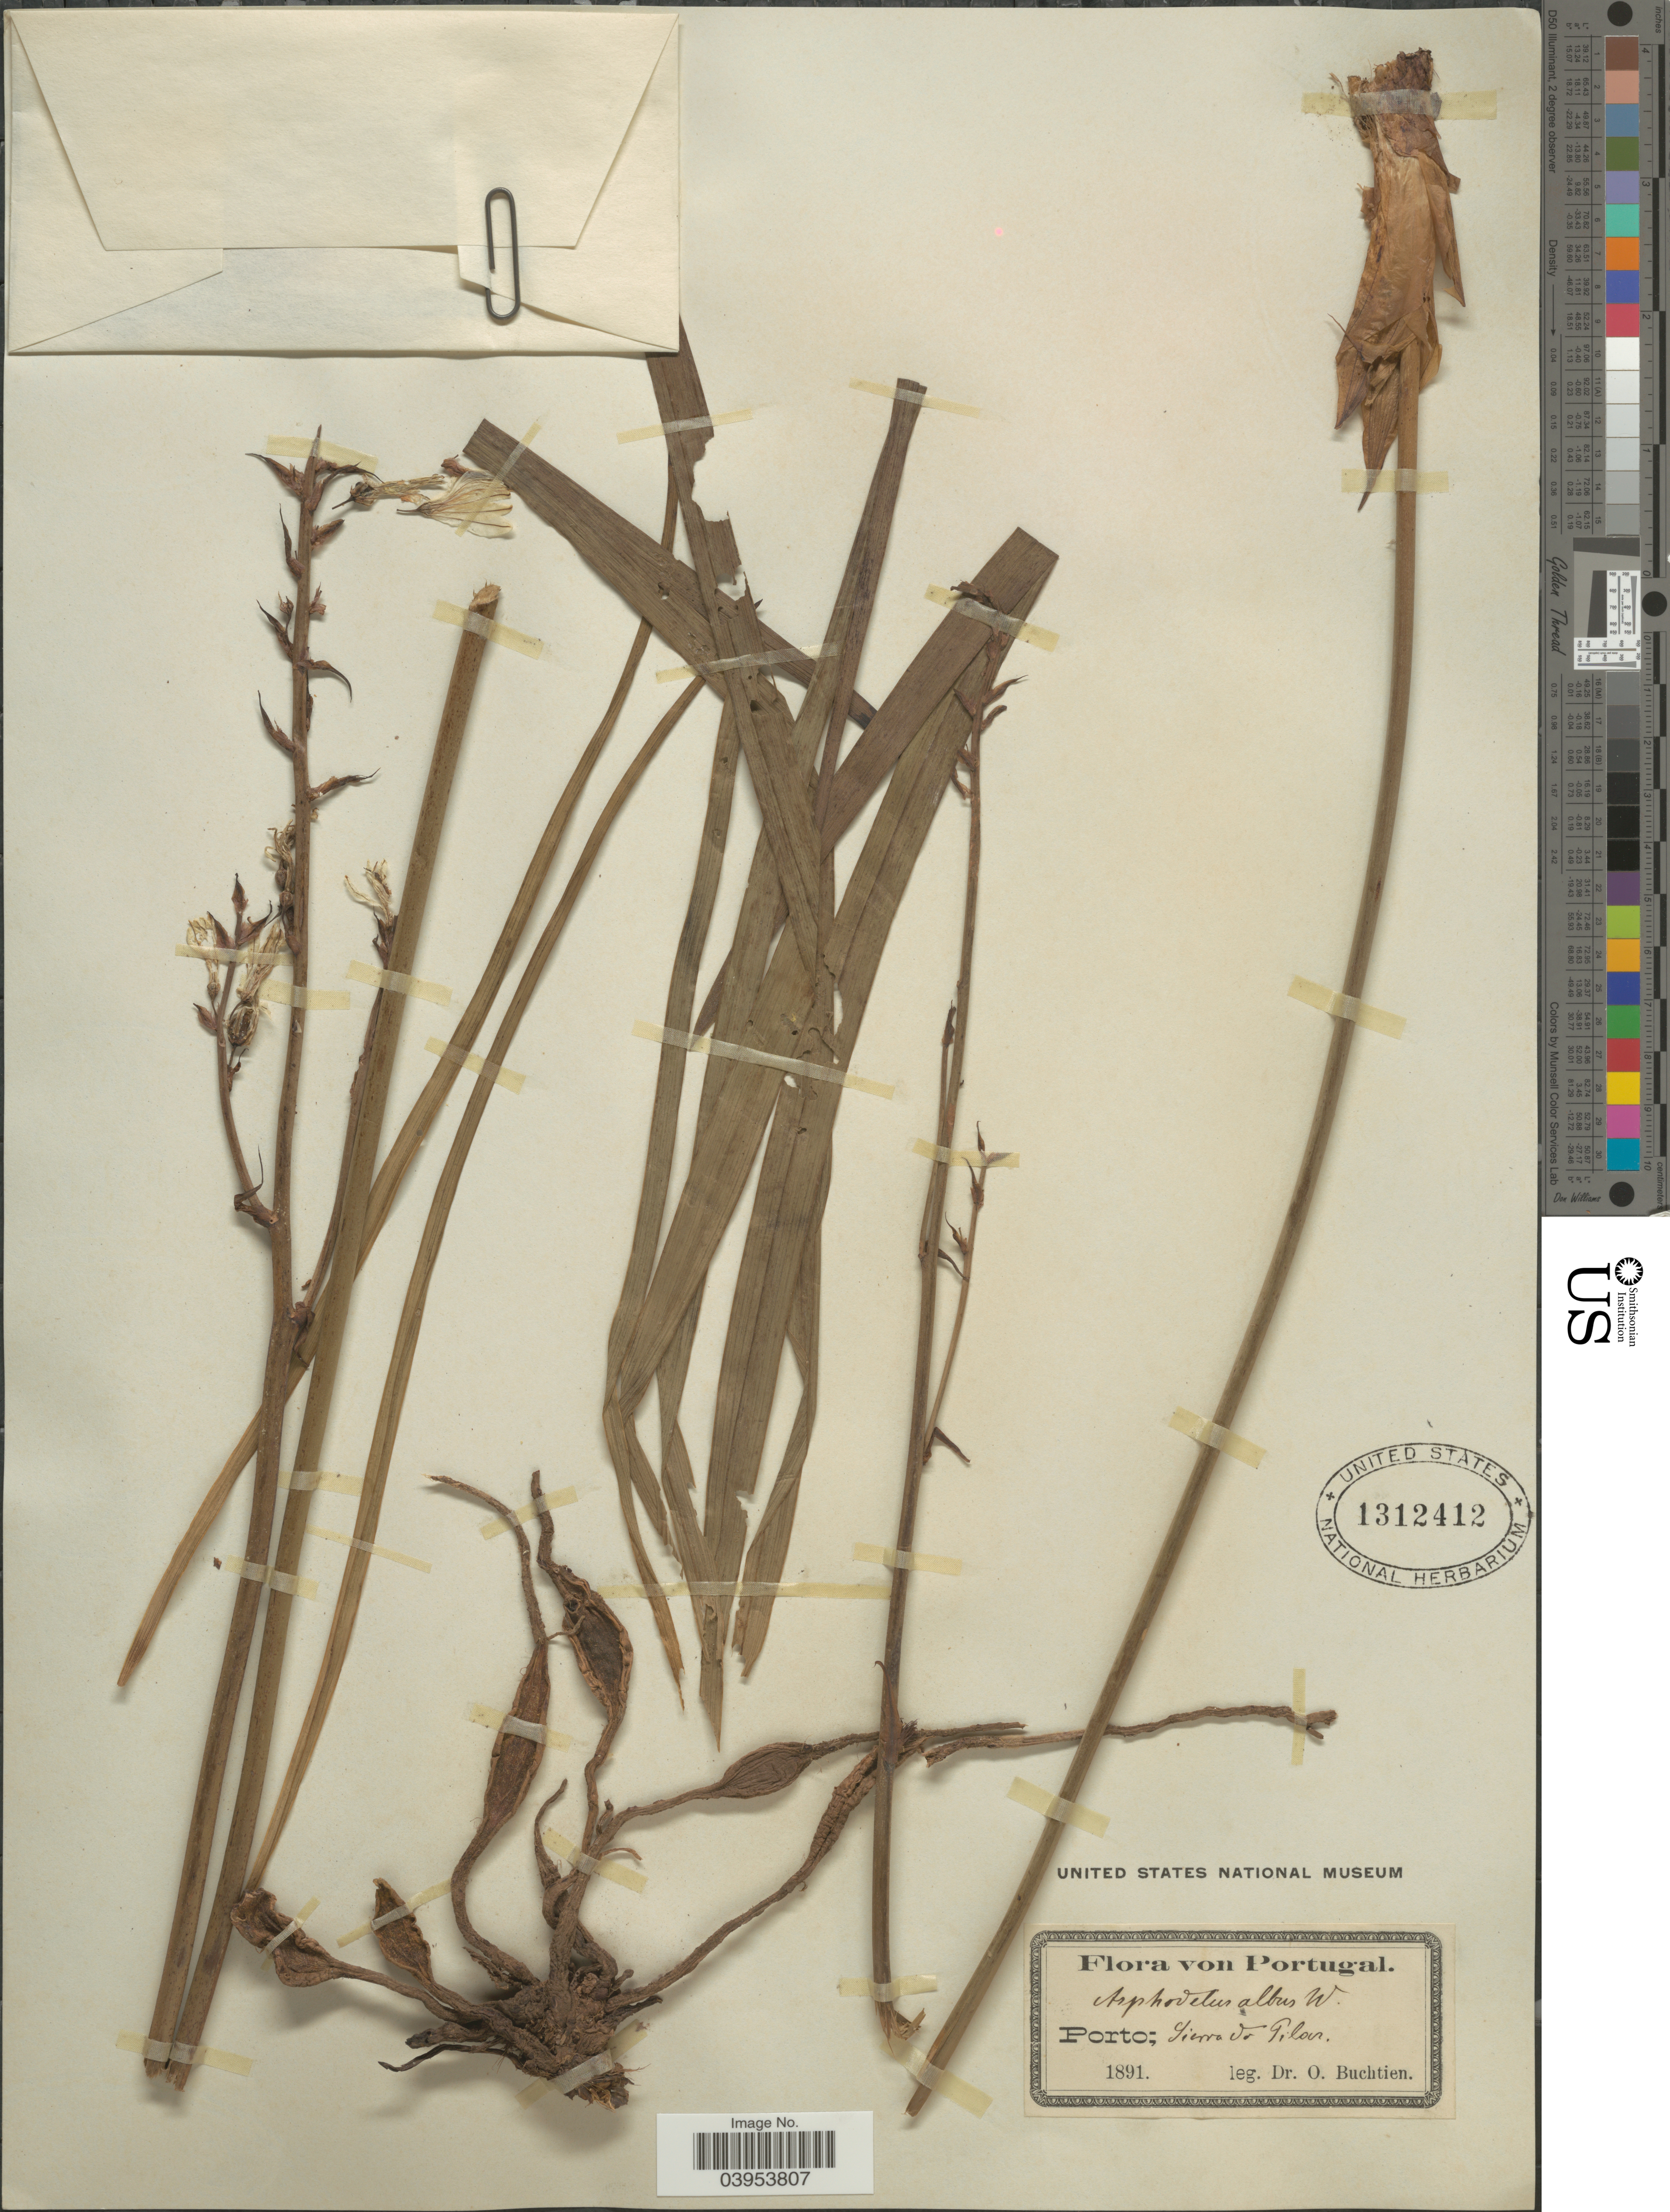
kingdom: Plantae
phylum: Tracheophyta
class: Liliopsida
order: Asparagales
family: Asphodelaceae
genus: Asphodelus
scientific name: Asphodelus albus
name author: Mill.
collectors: O. Buchtien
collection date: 1891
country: Portugal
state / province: Porto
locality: Sierra do Pilar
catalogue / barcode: US 1312412